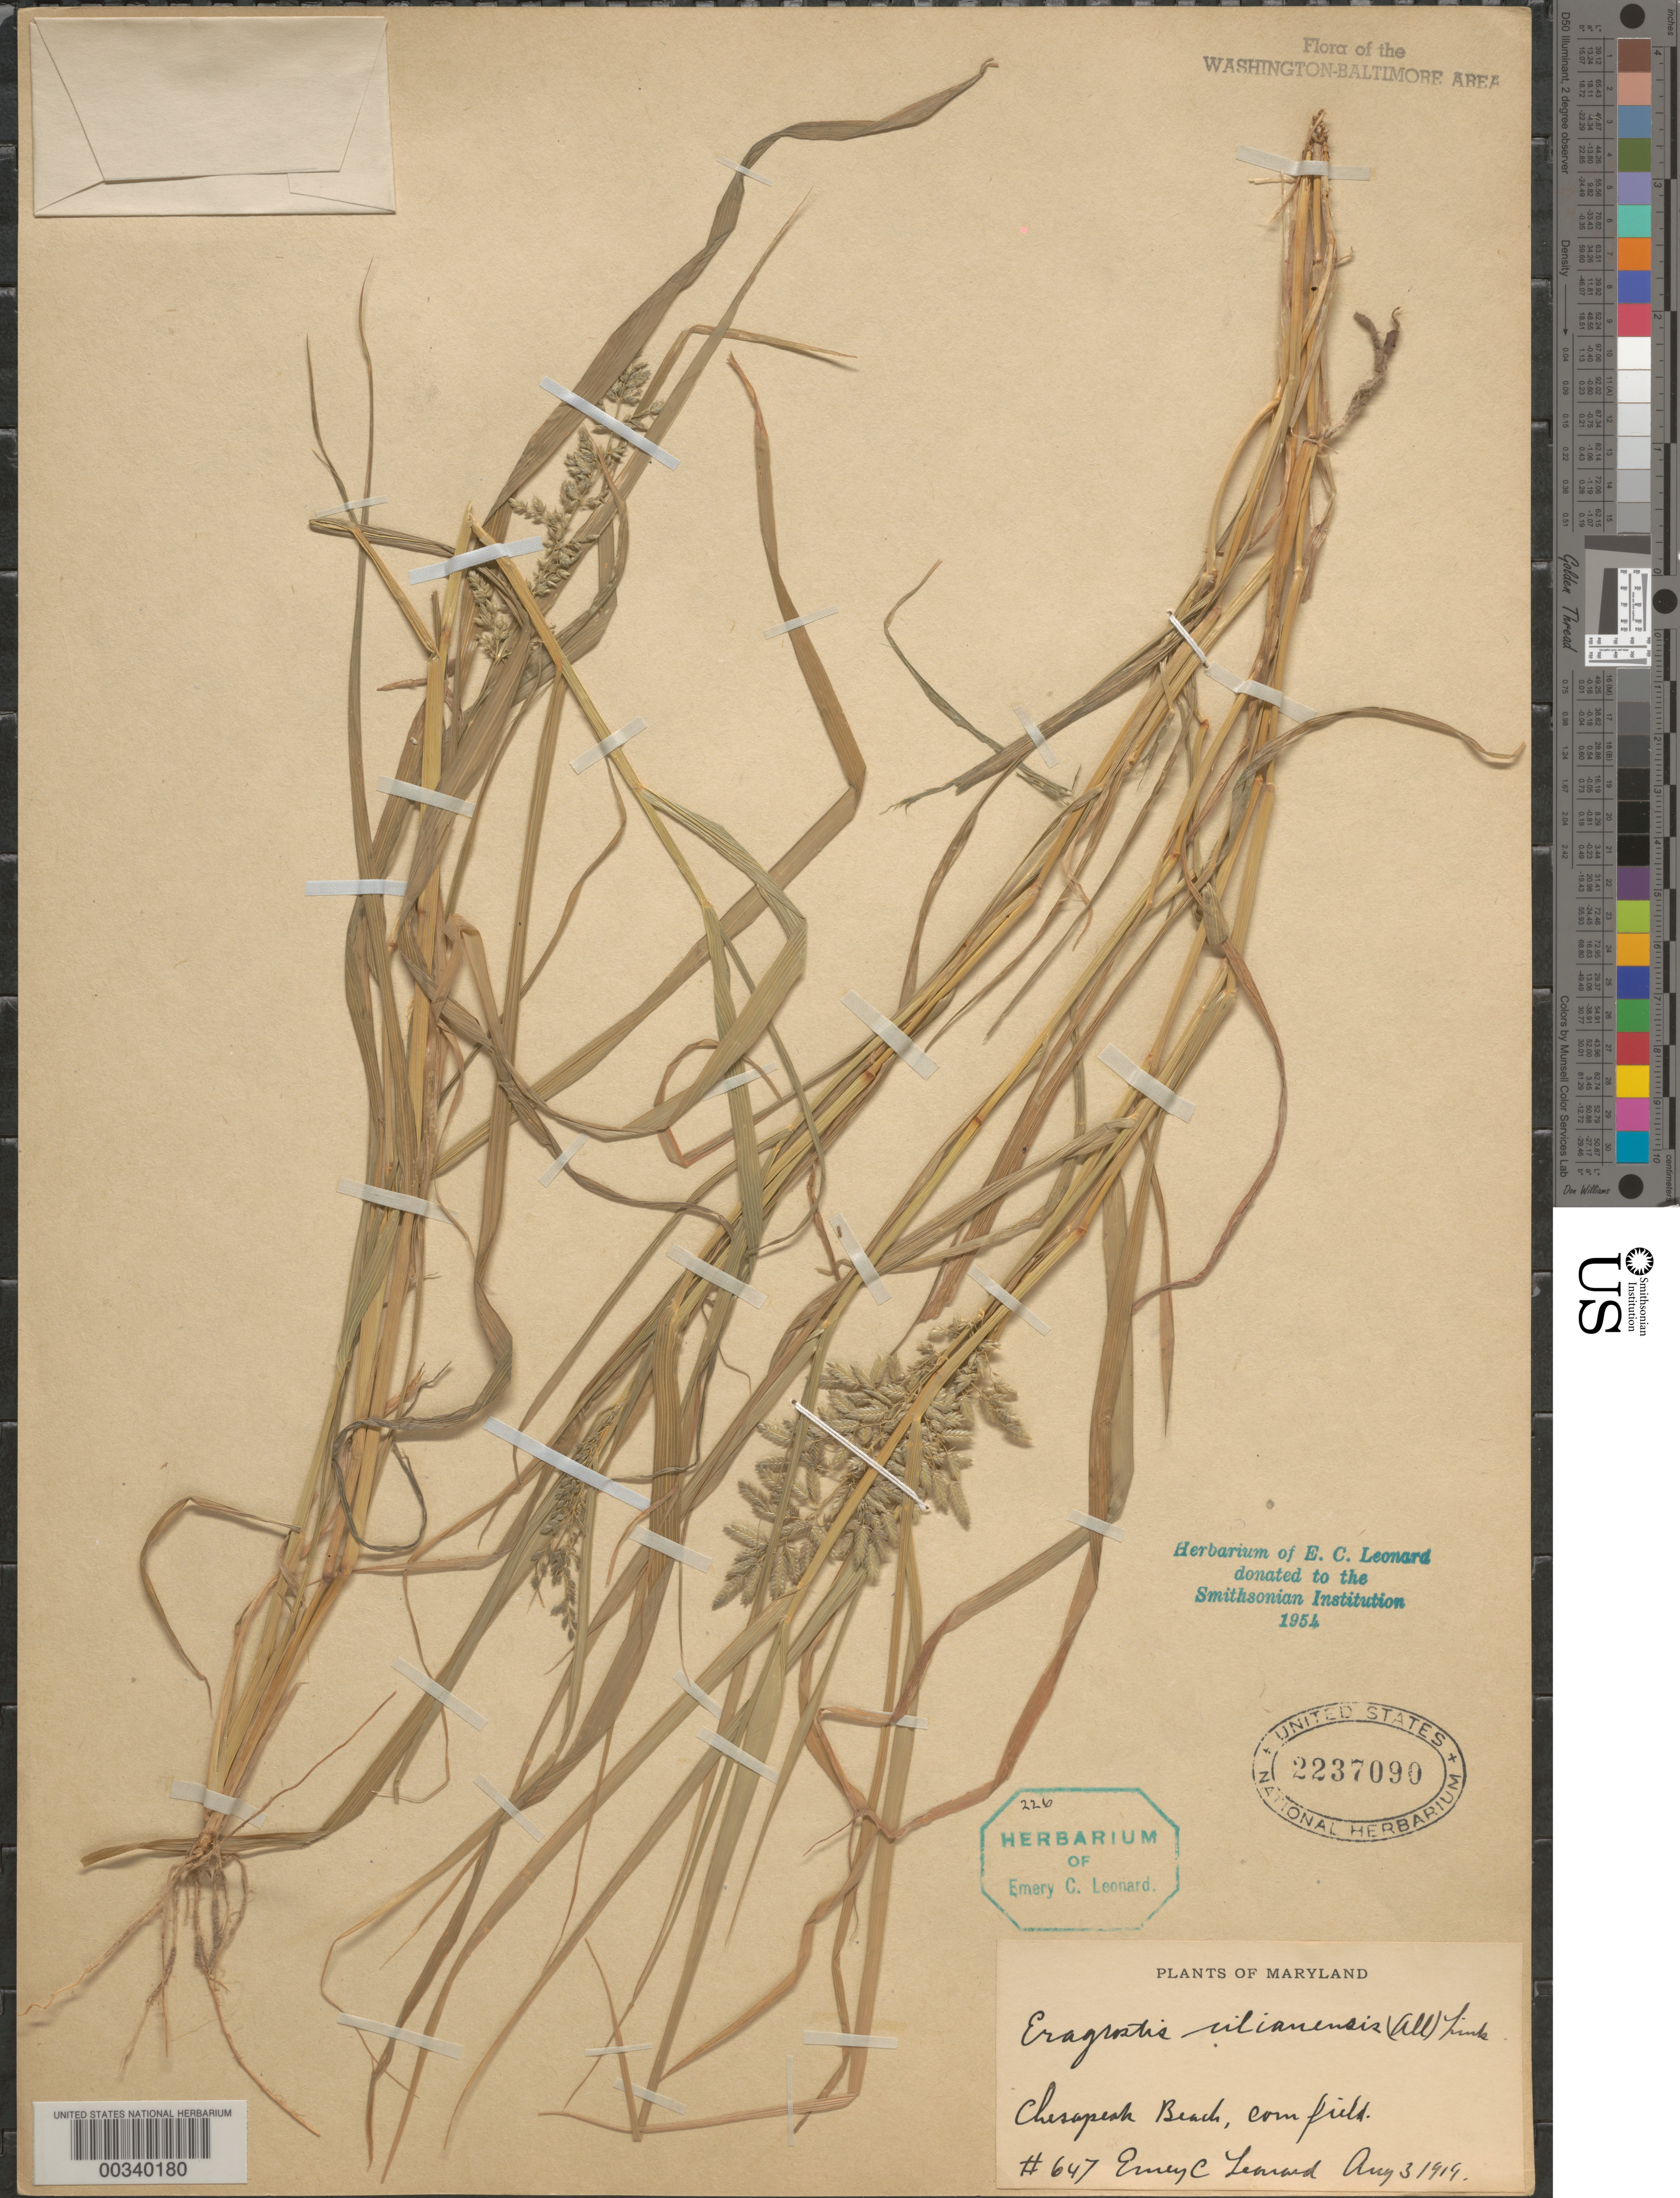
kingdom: Plantae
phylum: Tracheophyta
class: Liliopsida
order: Poales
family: Poaceae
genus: Eragrostis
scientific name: Eragrostis cilianensis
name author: (Bellardi) Vignolo ex Janch.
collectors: E. C. Leonard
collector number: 647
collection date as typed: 03 Aug 1919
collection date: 1919-08-03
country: United States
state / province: Maryland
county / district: Calvert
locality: Chesapeake Beach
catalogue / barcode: US 2237090